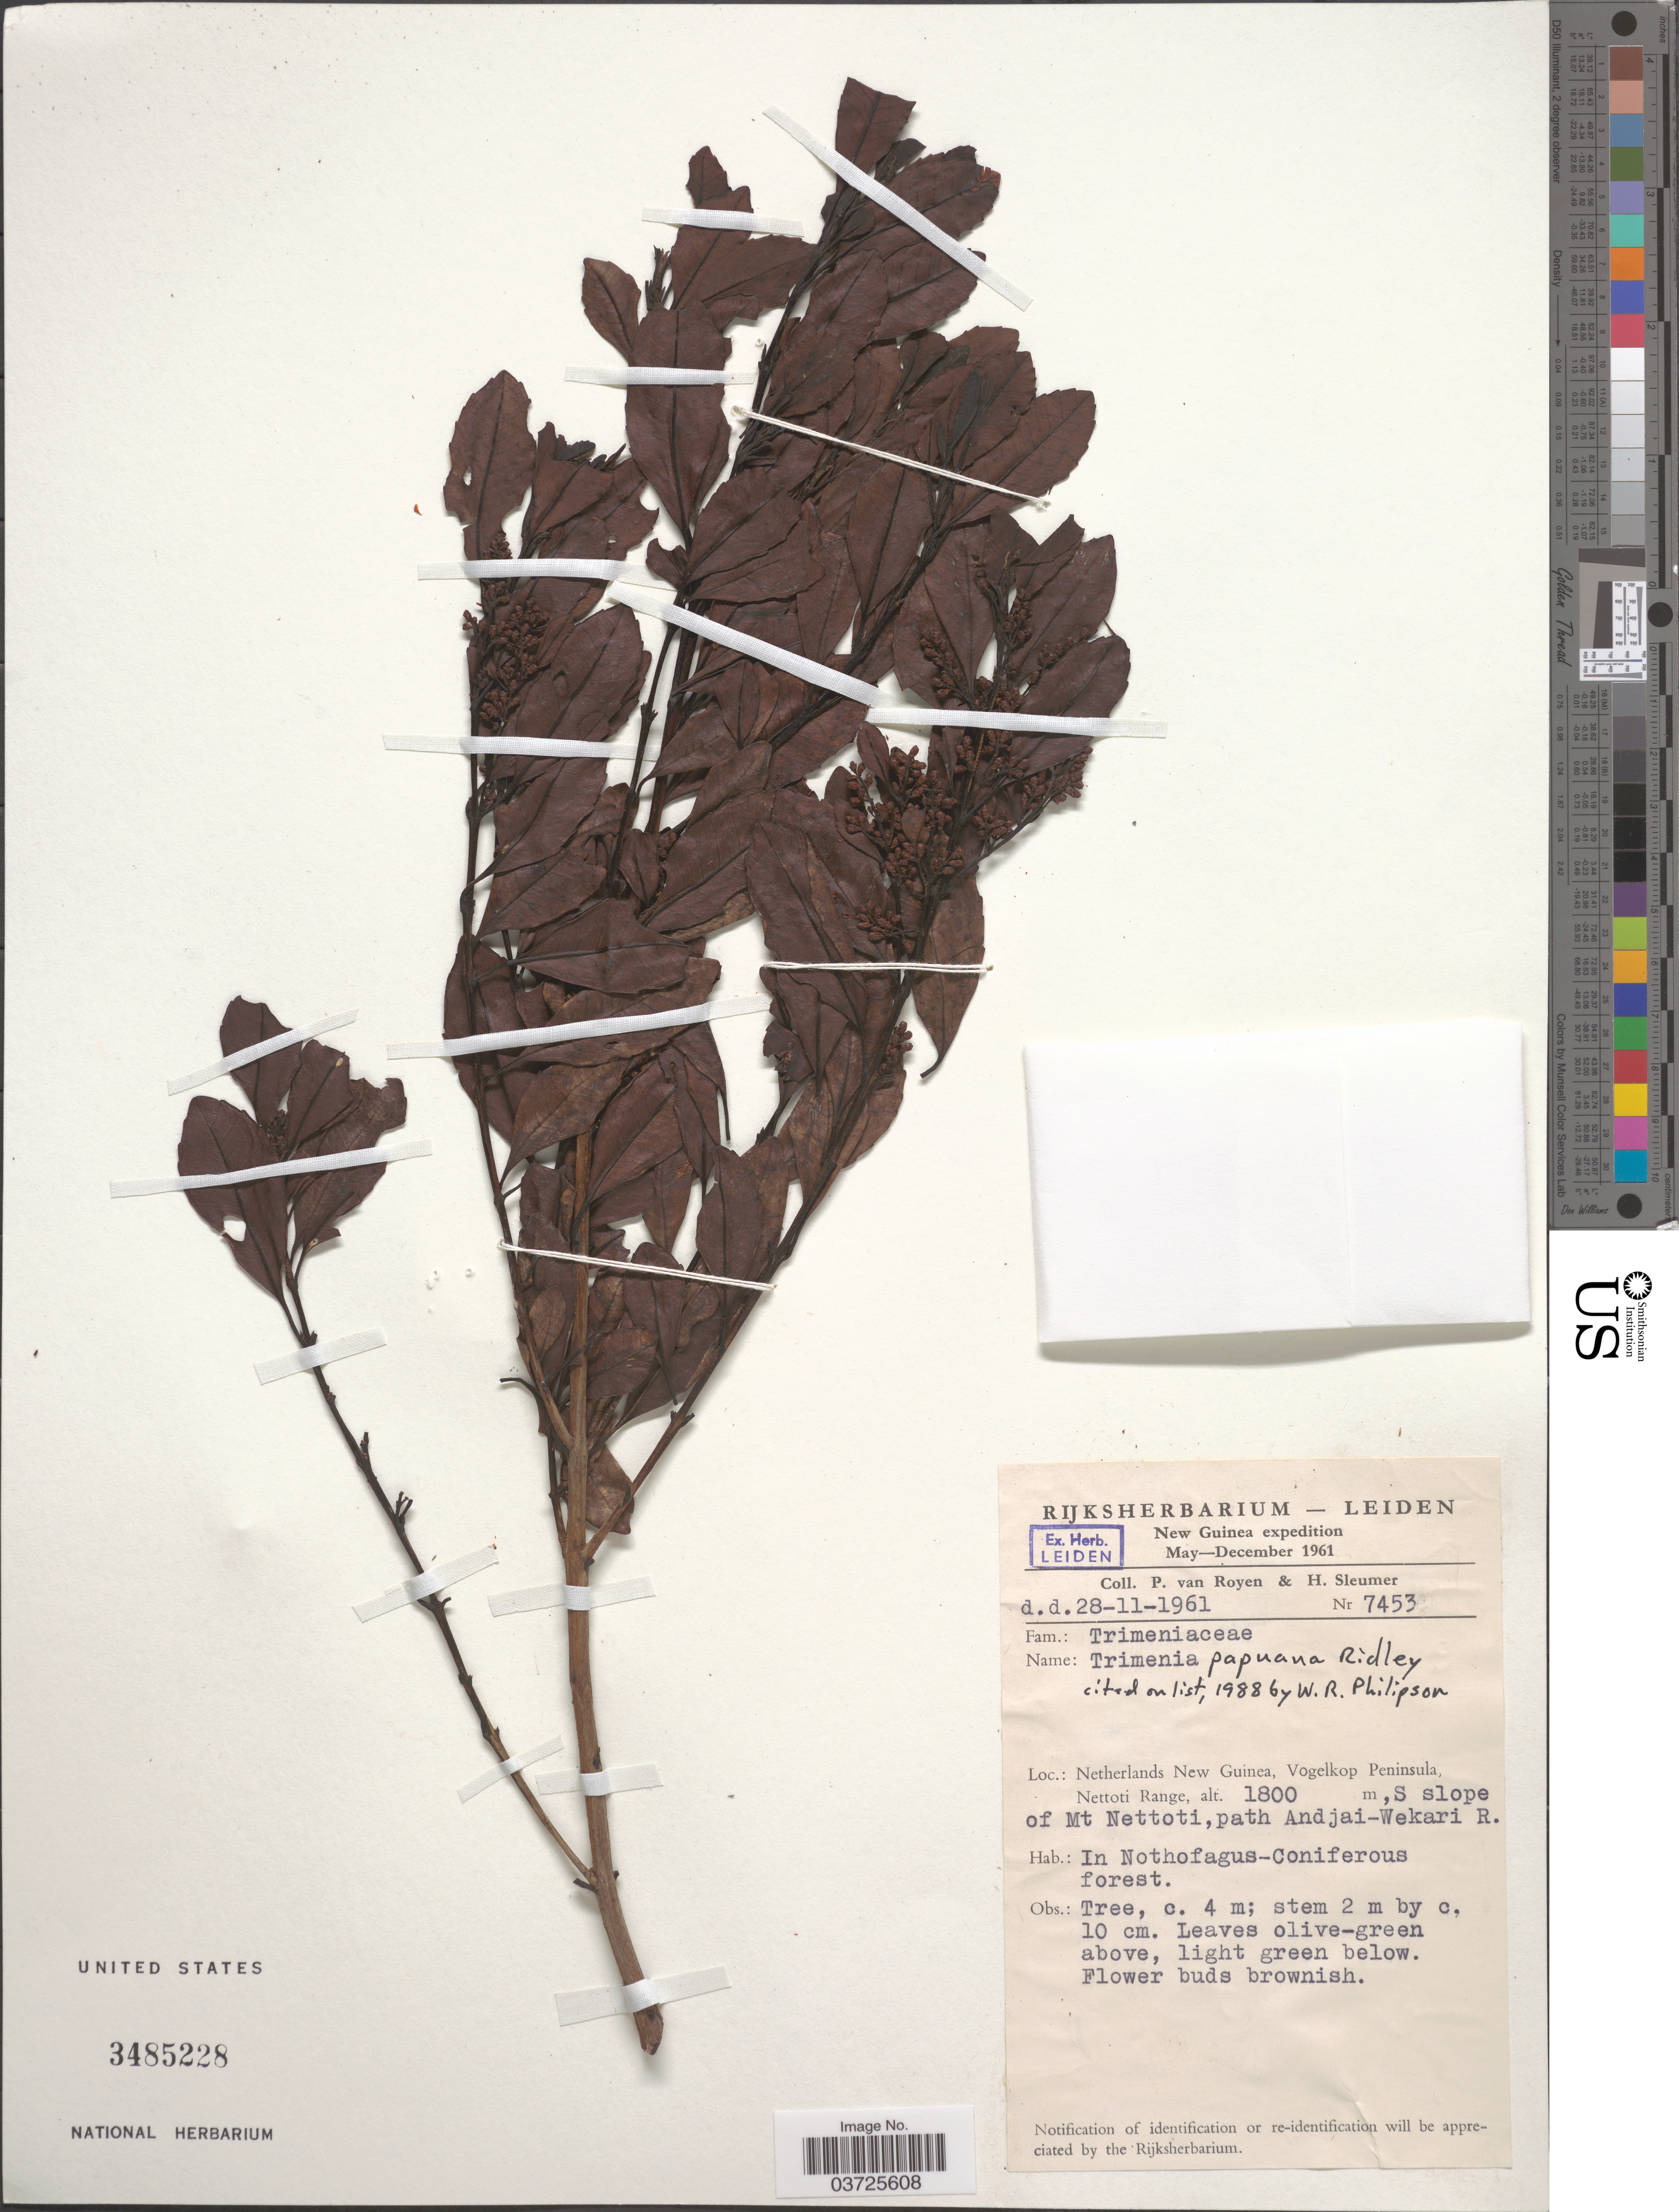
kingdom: Plantae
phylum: Tracheophyta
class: Magnoliopsida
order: Austrobaileyales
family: Trimeniaceae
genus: Trimenia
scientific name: Trimenia papuana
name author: Ridl.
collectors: P. van Royen & H. O. Sleumer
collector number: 7453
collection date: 1961-11-28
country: Indonesia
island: New Guinea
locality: Netherlands New Guinea, Vogelkop Peninsula, Nettoti Range, S slope of Mt Nettoti, path Andjai-Wekari R.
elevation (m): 1800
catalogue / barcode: US 3485228